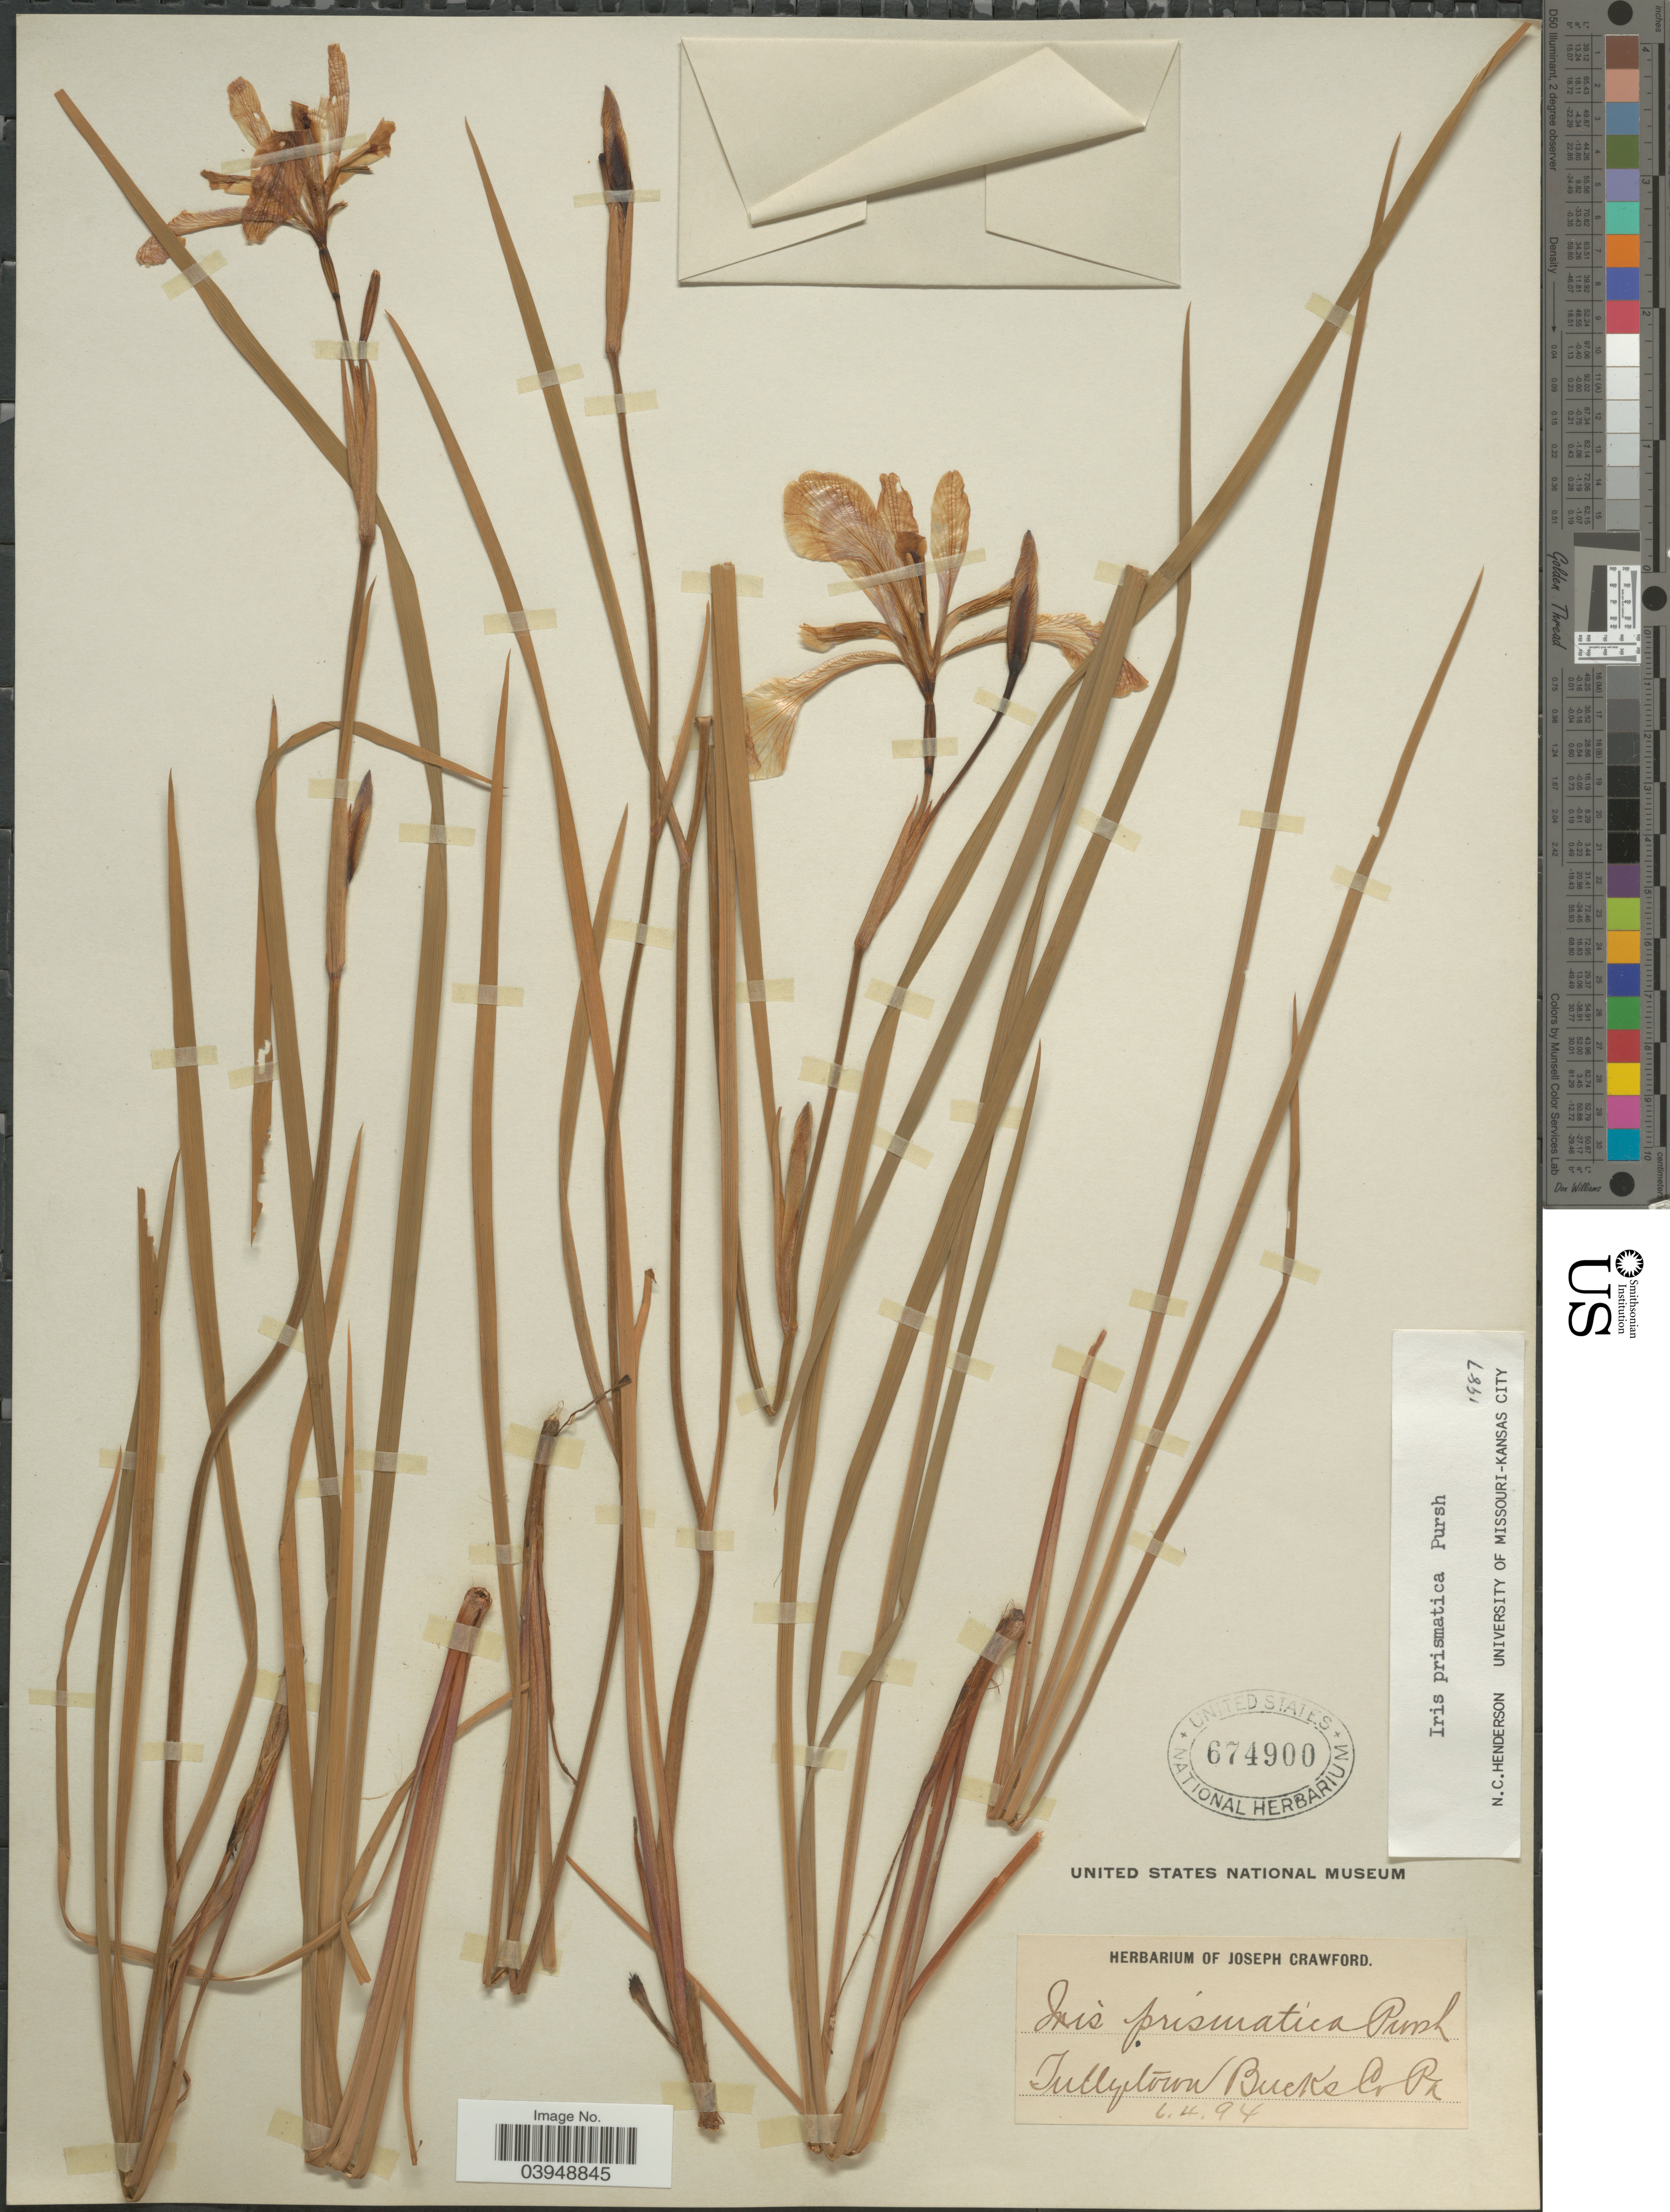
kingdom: Plantae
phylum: Tracheophyta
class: Liliopsida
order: Asparagales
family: Iridaceae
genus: Iris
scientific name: Iris prismatica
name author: Pursh ex Ker Gawl.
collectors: ex herb. Joseph Crawford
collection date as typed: Transcribed d/m/y: 4/6/94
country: United States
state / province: Pennsylvania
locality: Tullytown, Bucks Co.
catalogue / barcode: US 674900